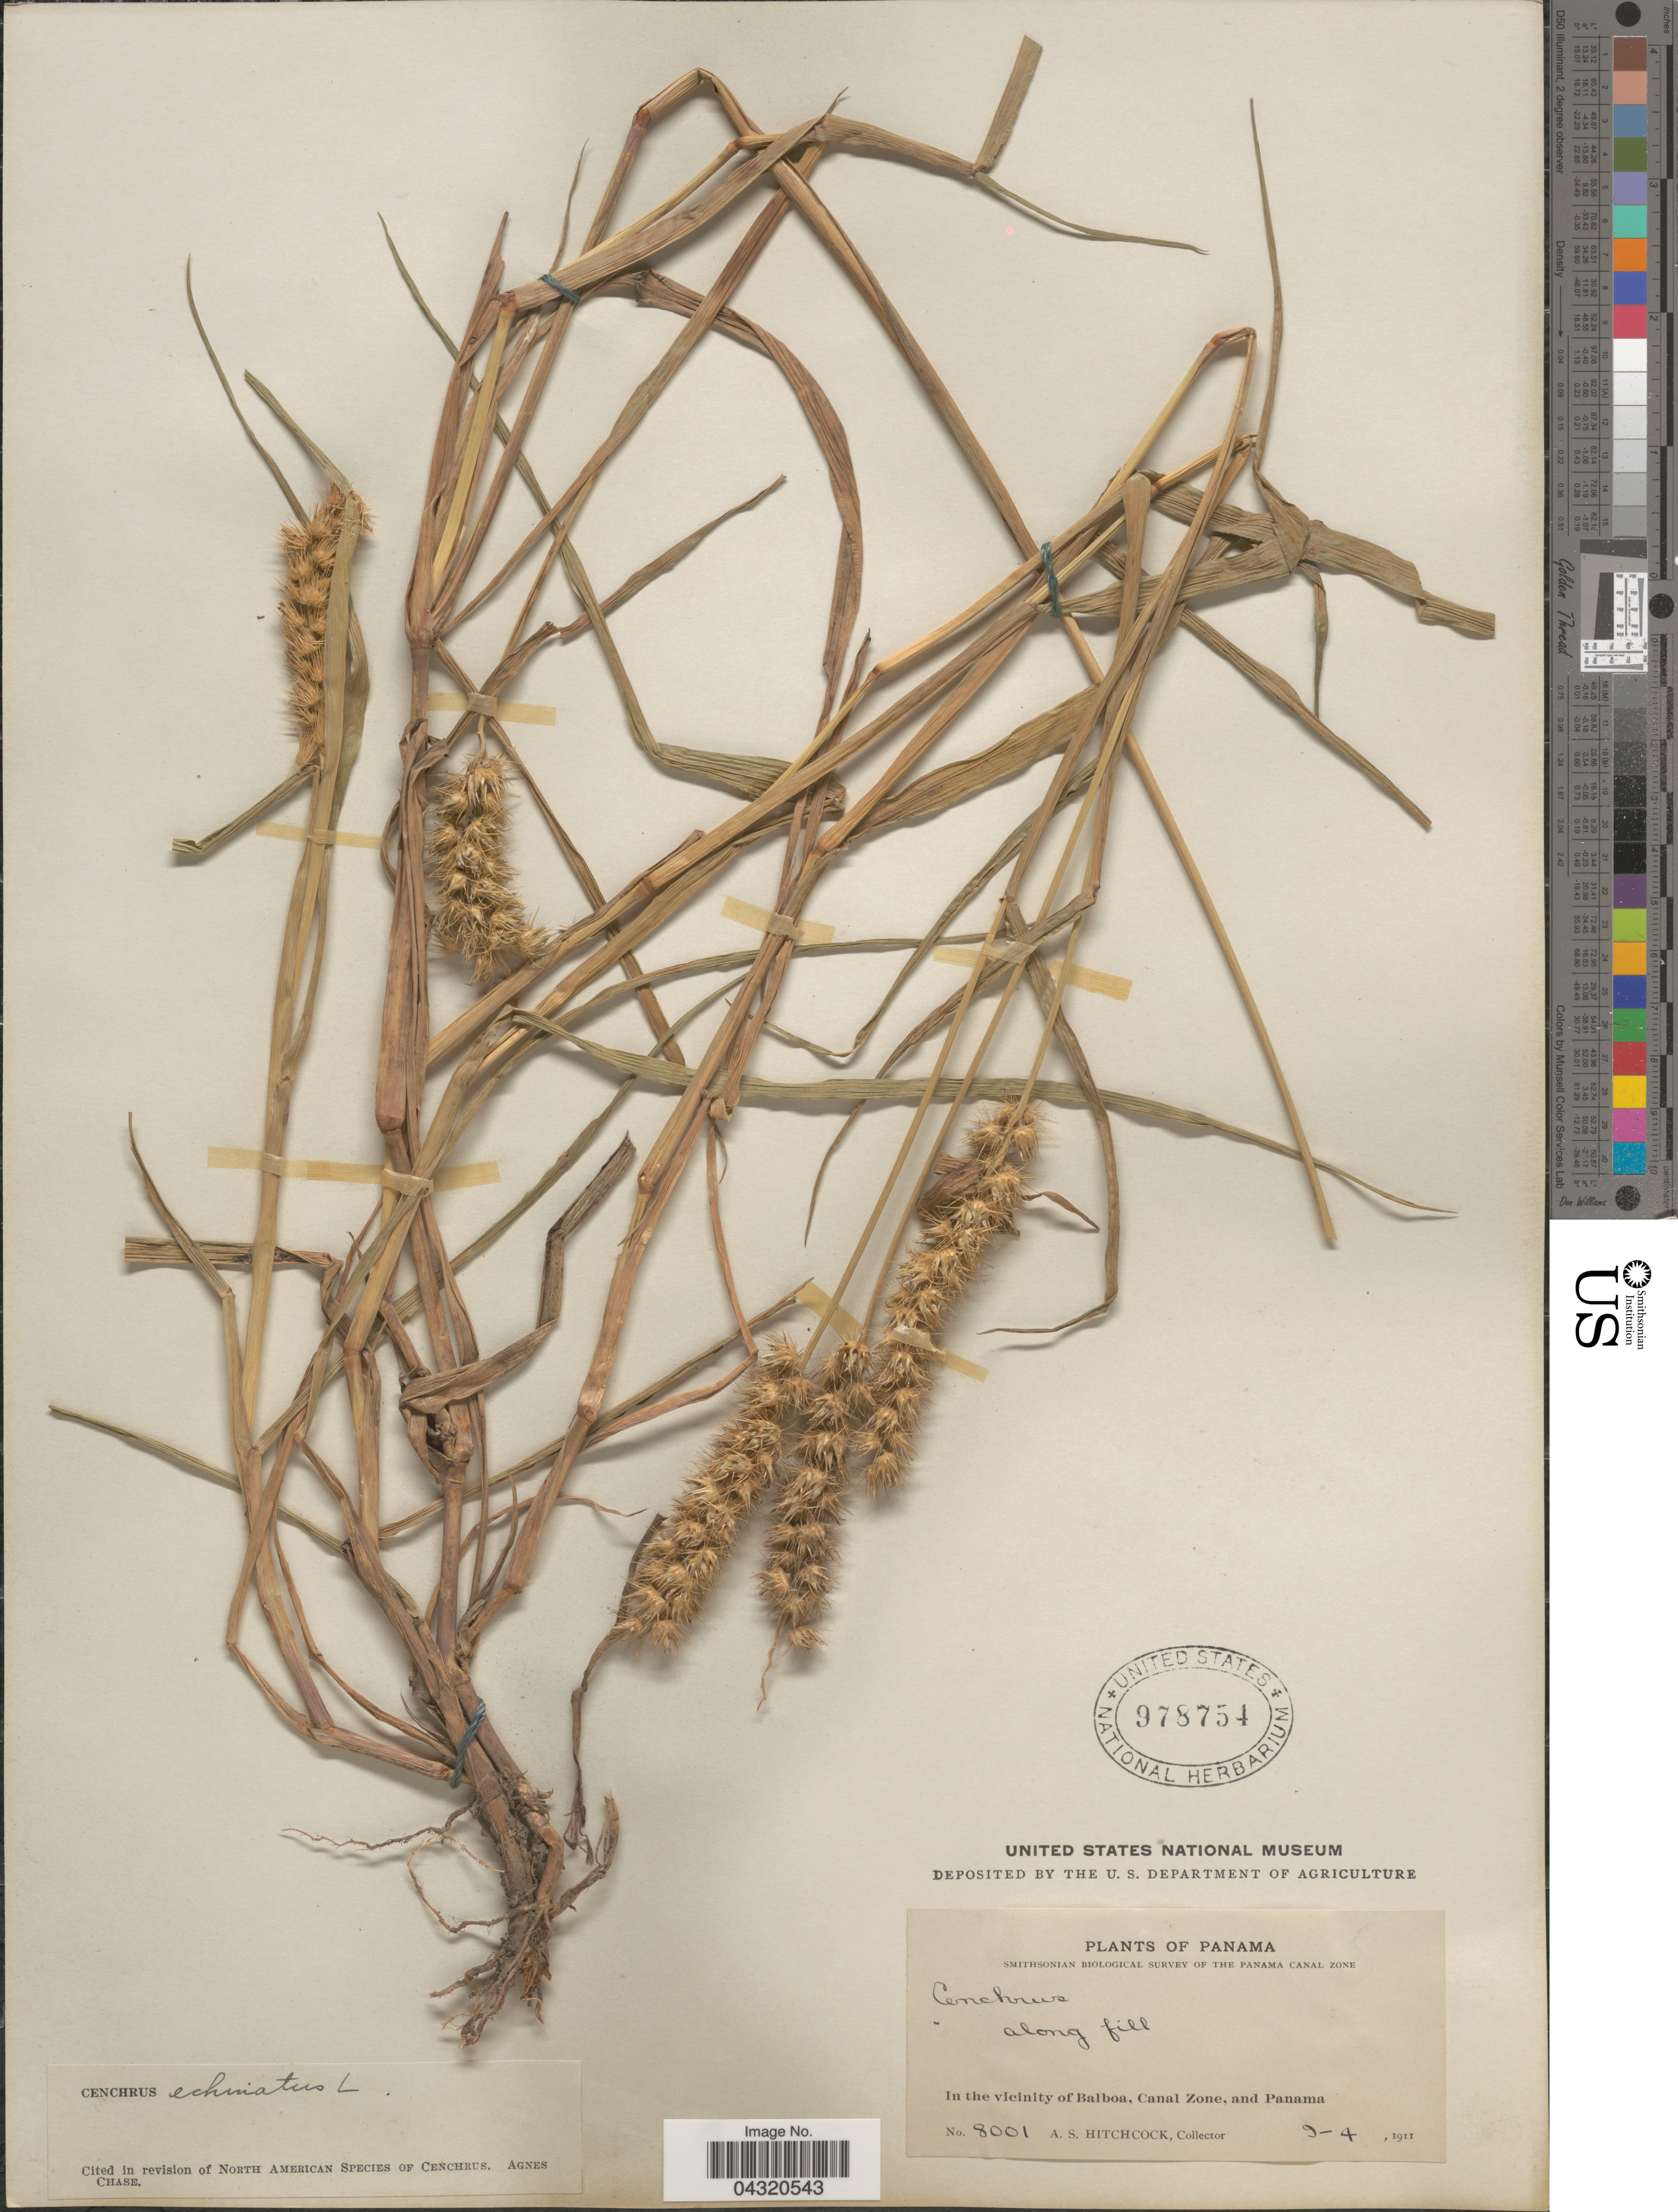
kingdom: Plantae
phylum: Tracheophyta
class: Liliopsida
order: Poales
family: Poaceae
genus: Cenchrus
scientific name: Cenchrus echinatus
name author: L.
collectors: A. S. Hitchcock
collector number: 8001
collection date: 1911-09-04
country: Panama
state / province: Panamá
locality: Smithsonian Biological Survey of the Panama Canal Zone. In the vicinity of Balboa, Canal Zone, and Panama.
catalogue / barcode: US 978754